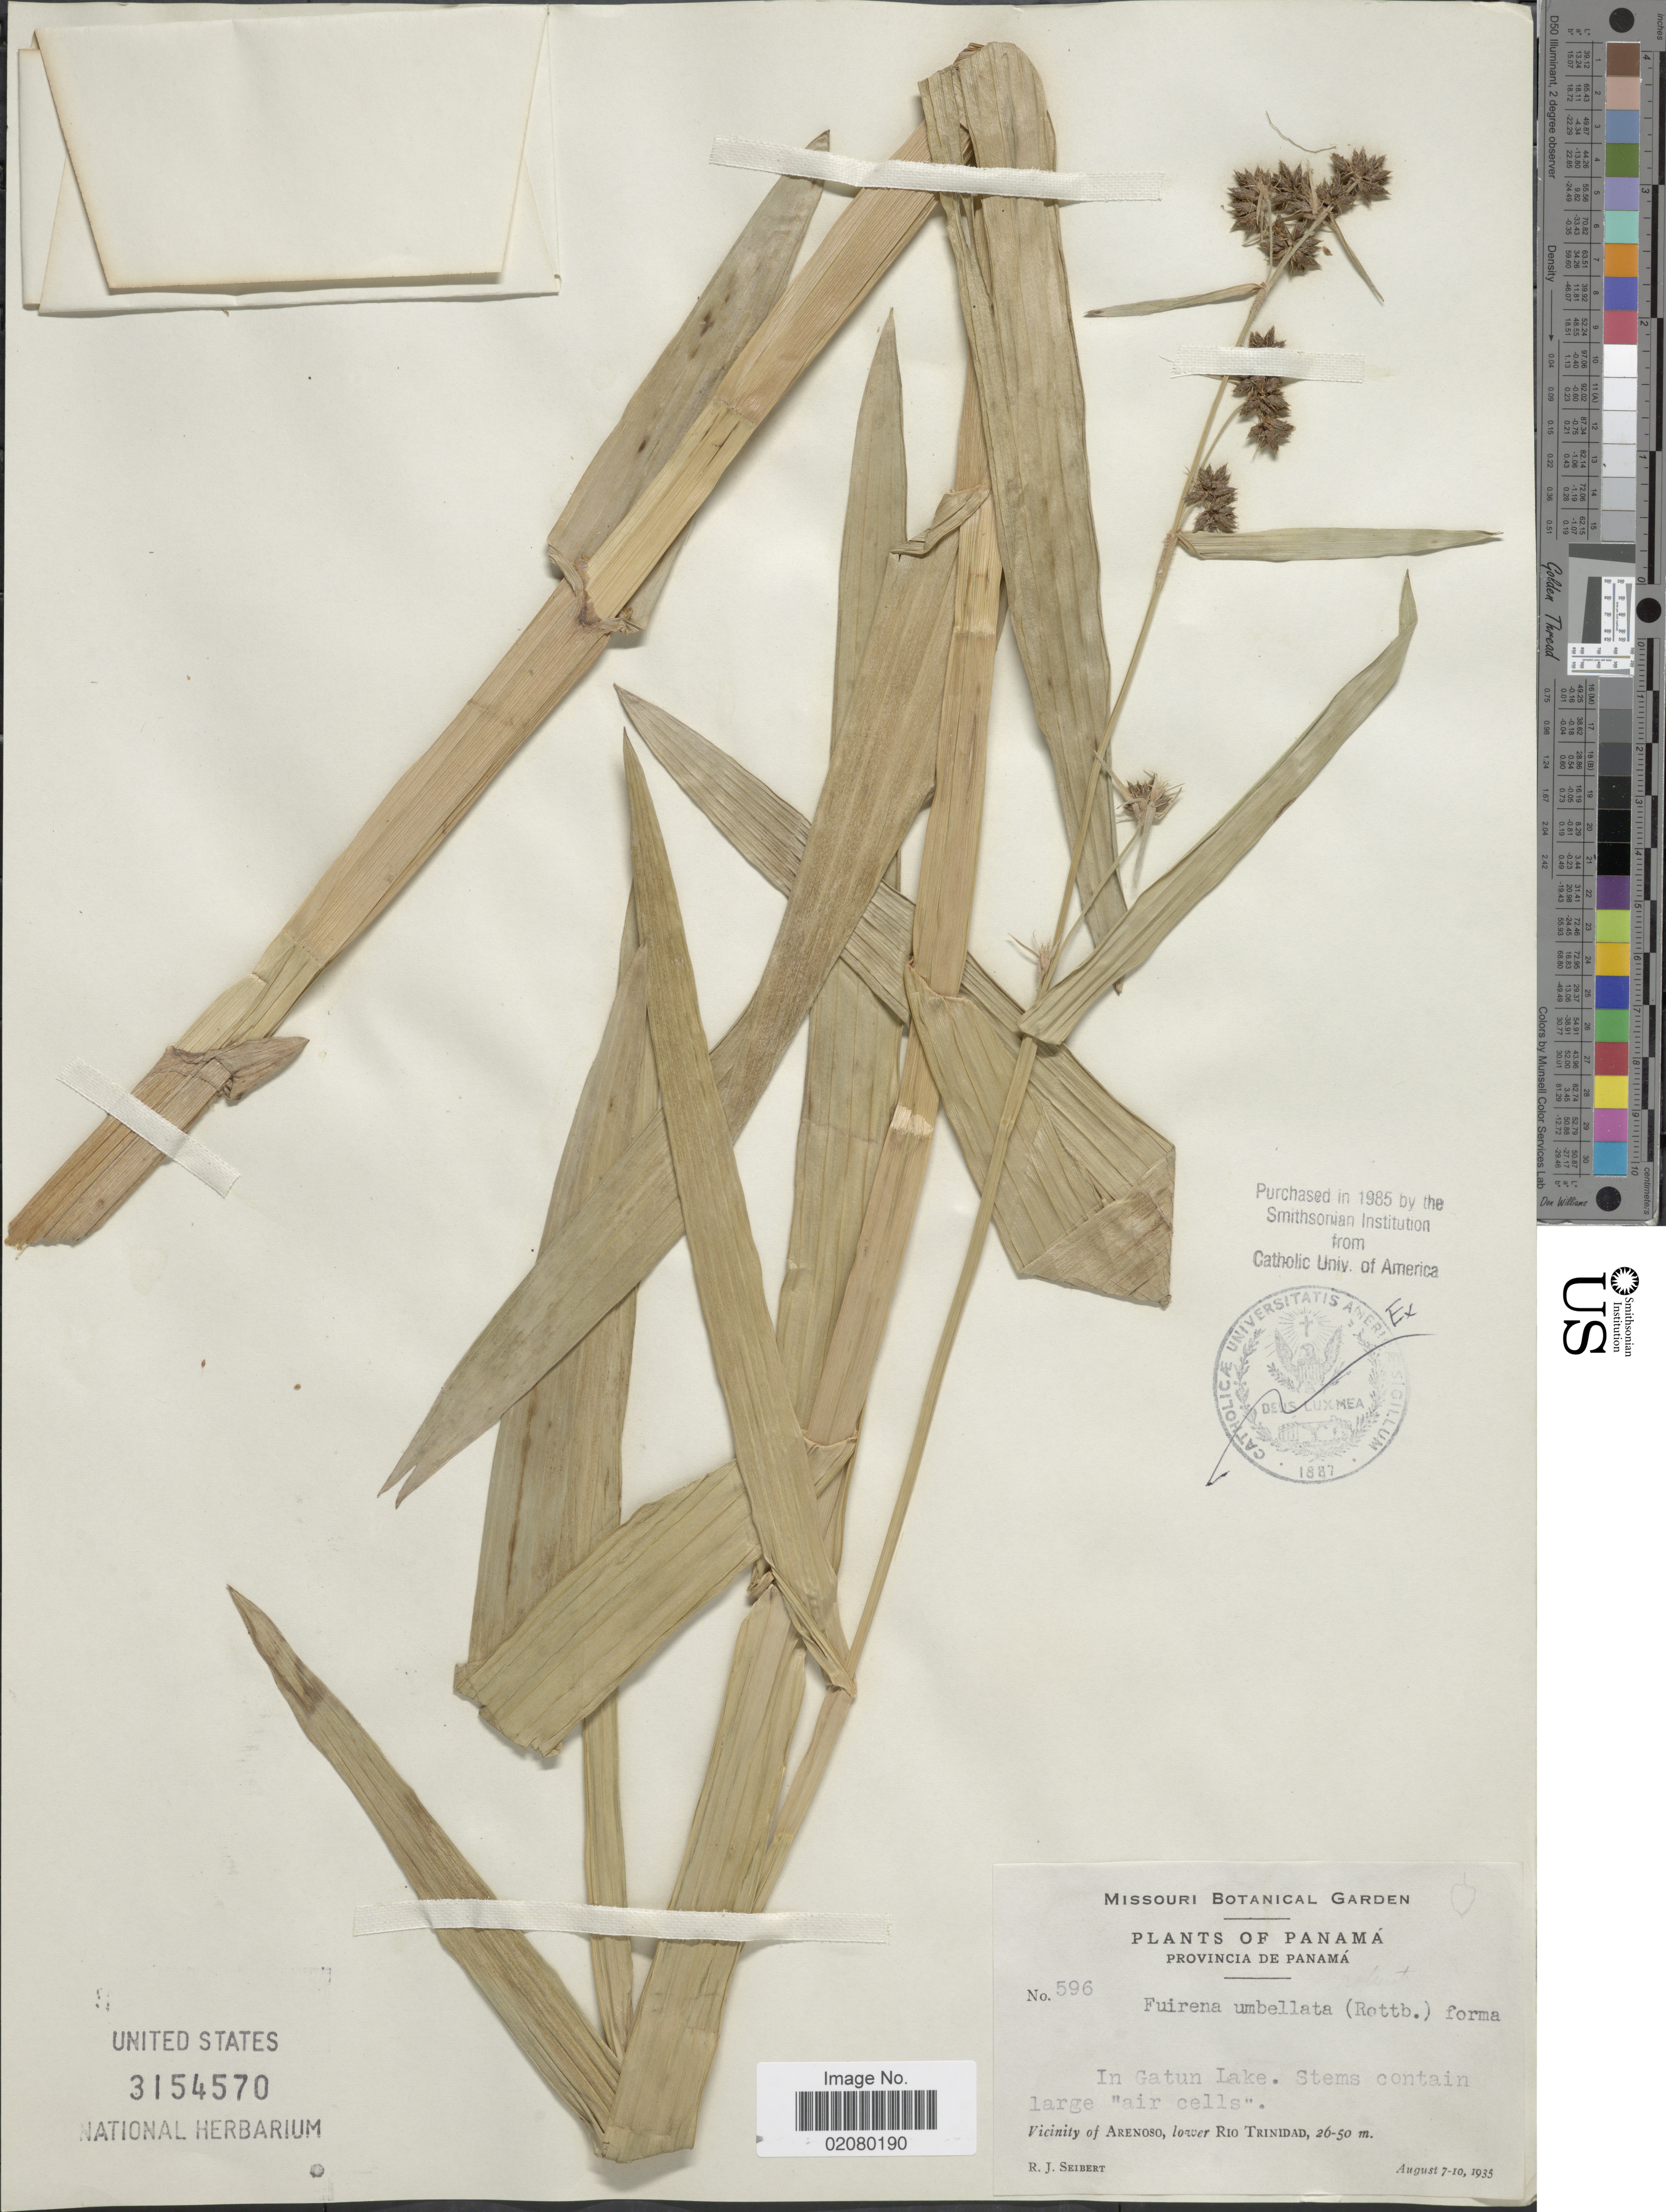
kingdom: Plantae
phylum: Tracheophyta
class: Liliopsida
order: Poales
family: Cyperaceae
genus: Fuirena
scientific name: Fuirena umbellata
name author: Rottb.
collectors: R. J. Seibert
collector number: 596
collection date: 1935-08-07/1935-08-10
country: Panama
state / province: Panamá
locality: Provincia de Panama. In Gatun Lake. Vicinity of Arenoso, lower Rio Trinidad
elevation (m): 26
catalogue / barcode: US 3154570